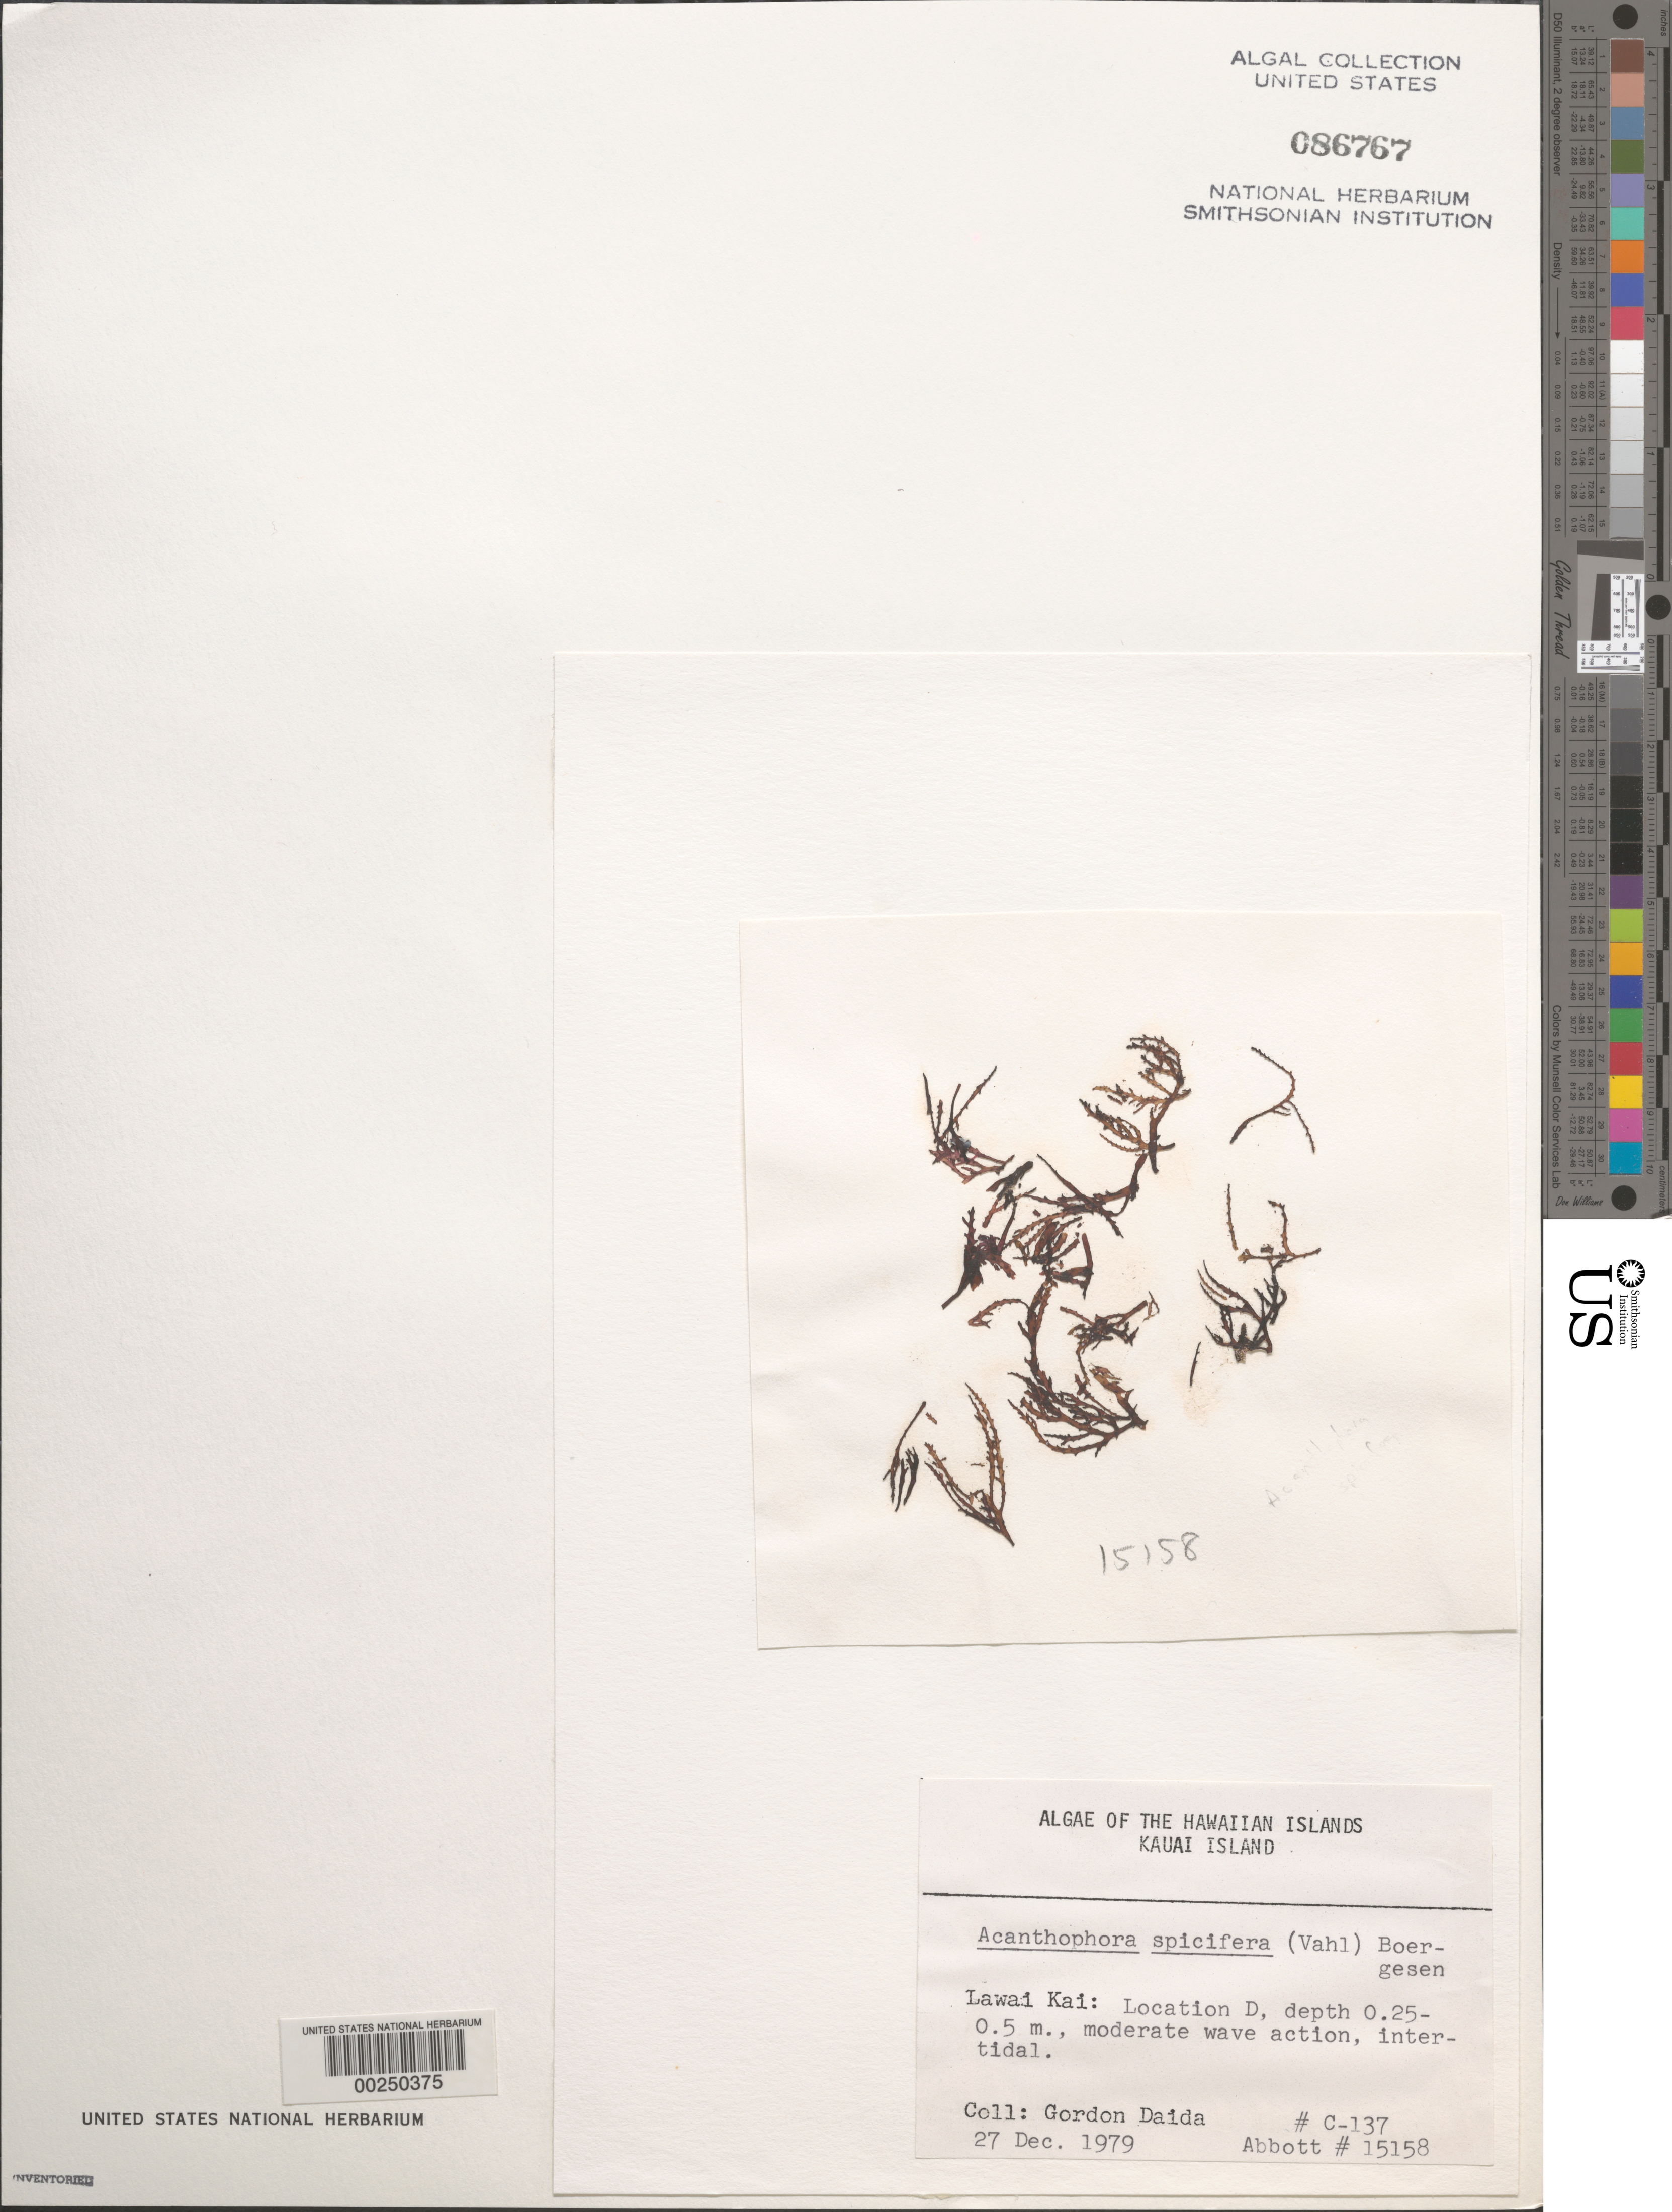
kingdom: Plantae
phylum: Rhodophyta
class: Florideophyceae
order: Ceramiales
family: Rhodomelaceae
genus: Acanthophora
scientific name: Acanthophora spicifera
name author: (Vahl) Børgesen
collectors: G. Daida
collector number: C137 & IAA 15158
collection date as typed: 27 Dec 1979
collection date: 1979-12-27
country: United States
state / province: Hawaii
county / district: Kauai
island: Kaua'i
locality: Lawai Kai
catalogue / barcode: US 86767